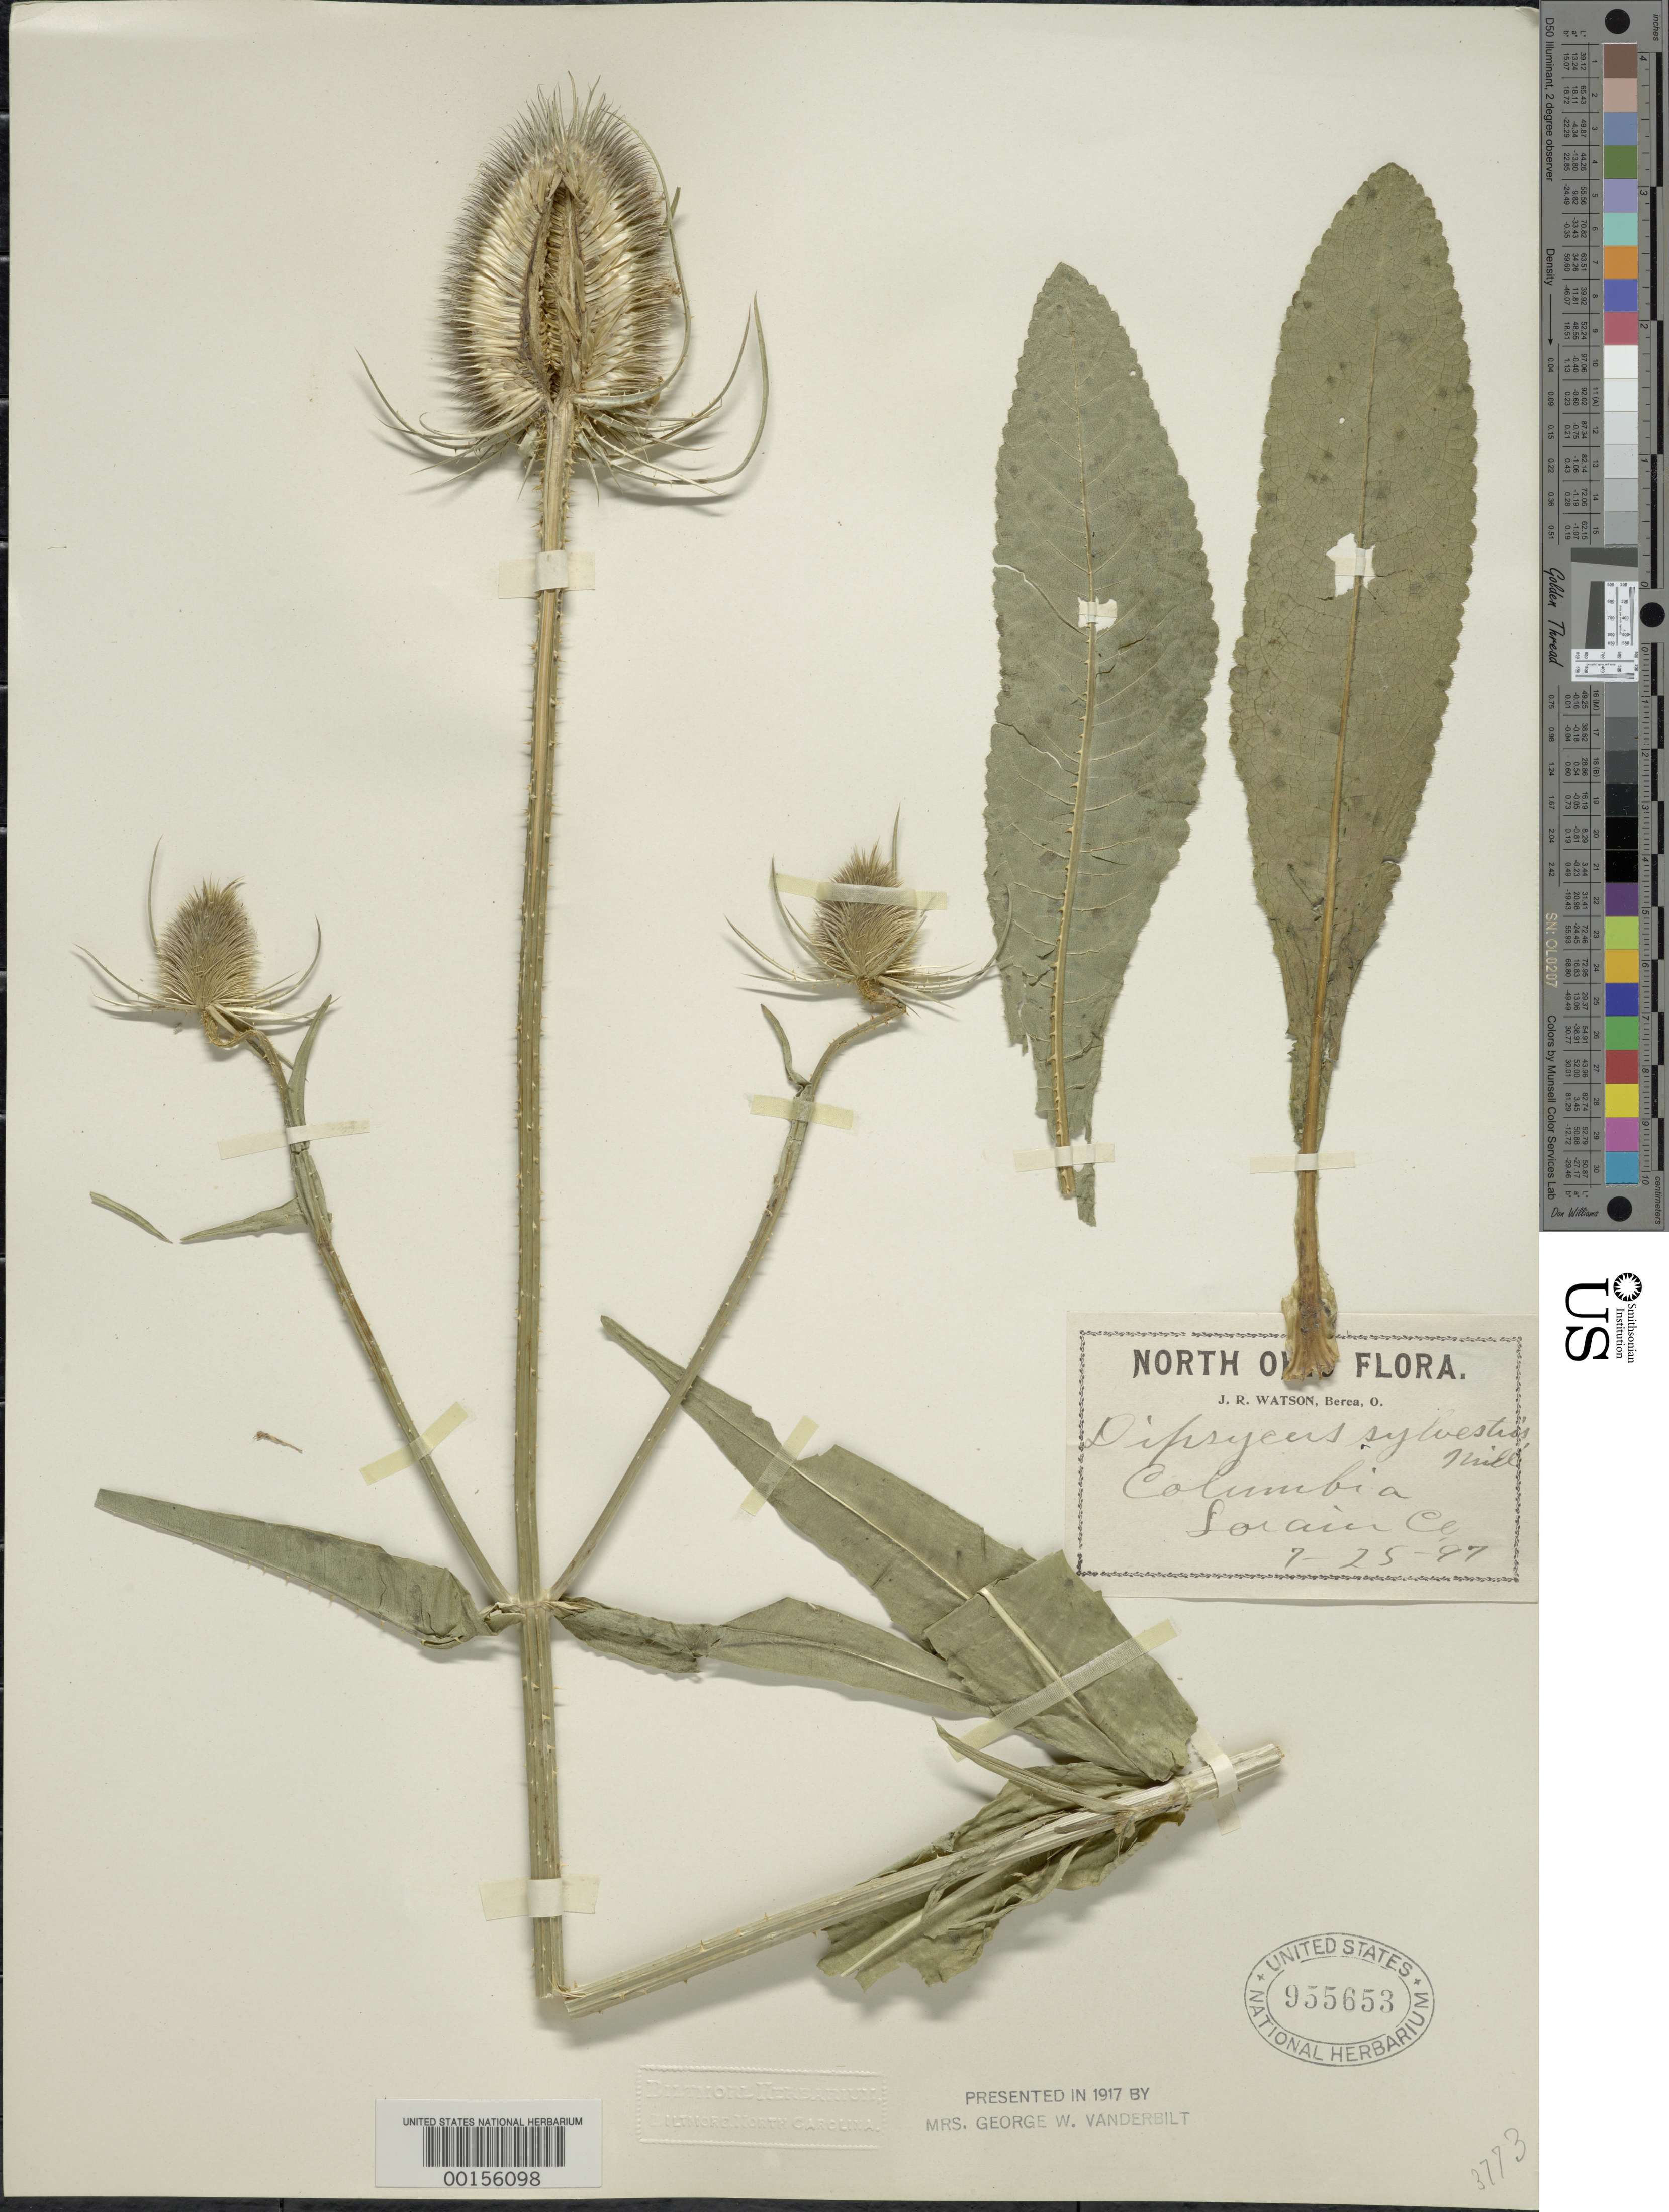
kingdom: Plantae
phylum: Tracheophyta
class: Magnoliopsida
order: Dipsacales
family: Caprifoliaceae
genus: Dipsacus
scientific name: Dipsacus sylvestris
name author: Huds.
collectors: J. R. Watson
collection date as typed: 25 Jul 1897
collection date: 1897-07-25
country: United States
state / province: Ohio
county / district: Lorain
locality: Columbia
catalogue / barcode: US 955653